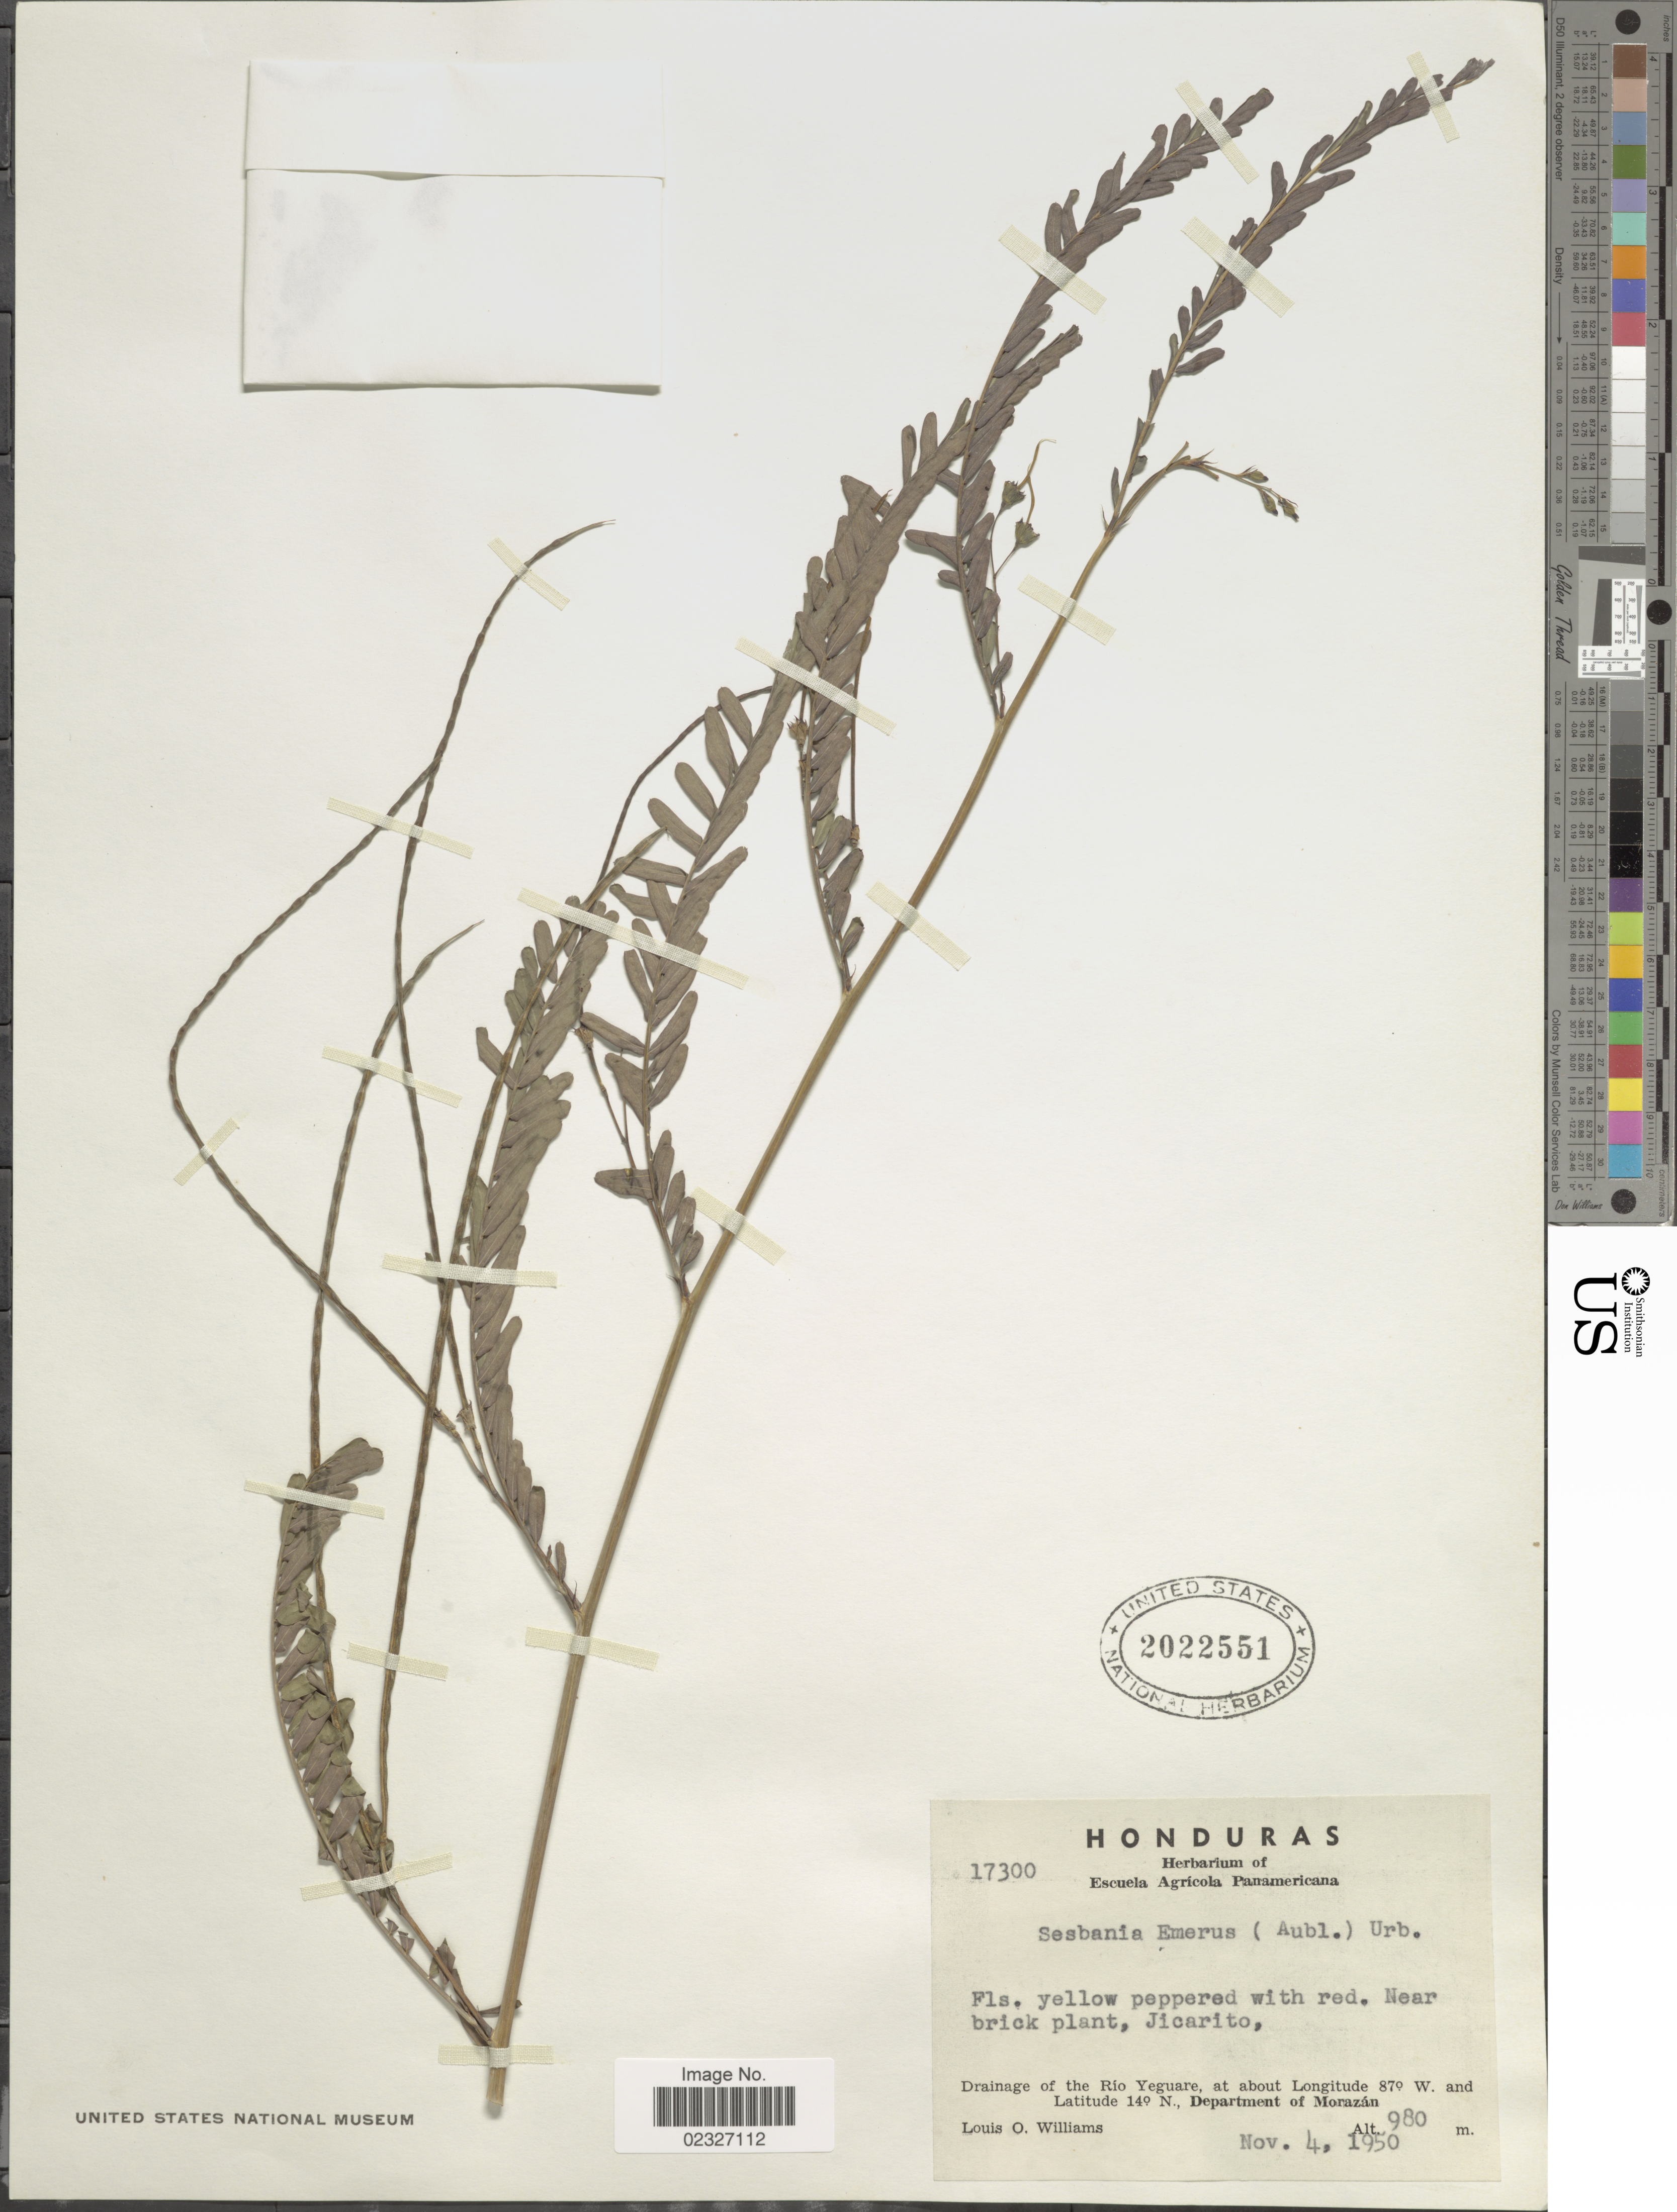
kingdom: Plantae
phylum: Tracheophyta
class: Magnoliopsida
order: Fabales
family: Fabaceae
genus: Sesbania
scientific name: Sesbania emerus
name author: (Aubl.) Urb.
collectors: L. O. Williams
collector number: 17300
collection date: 1950-11-04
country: Honduras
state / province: Fco. Morazán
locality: Near brick plant, Jicarito, Drainage of the Río Yeguare, Department of Morazán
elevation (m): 980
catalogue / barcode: US 2022551